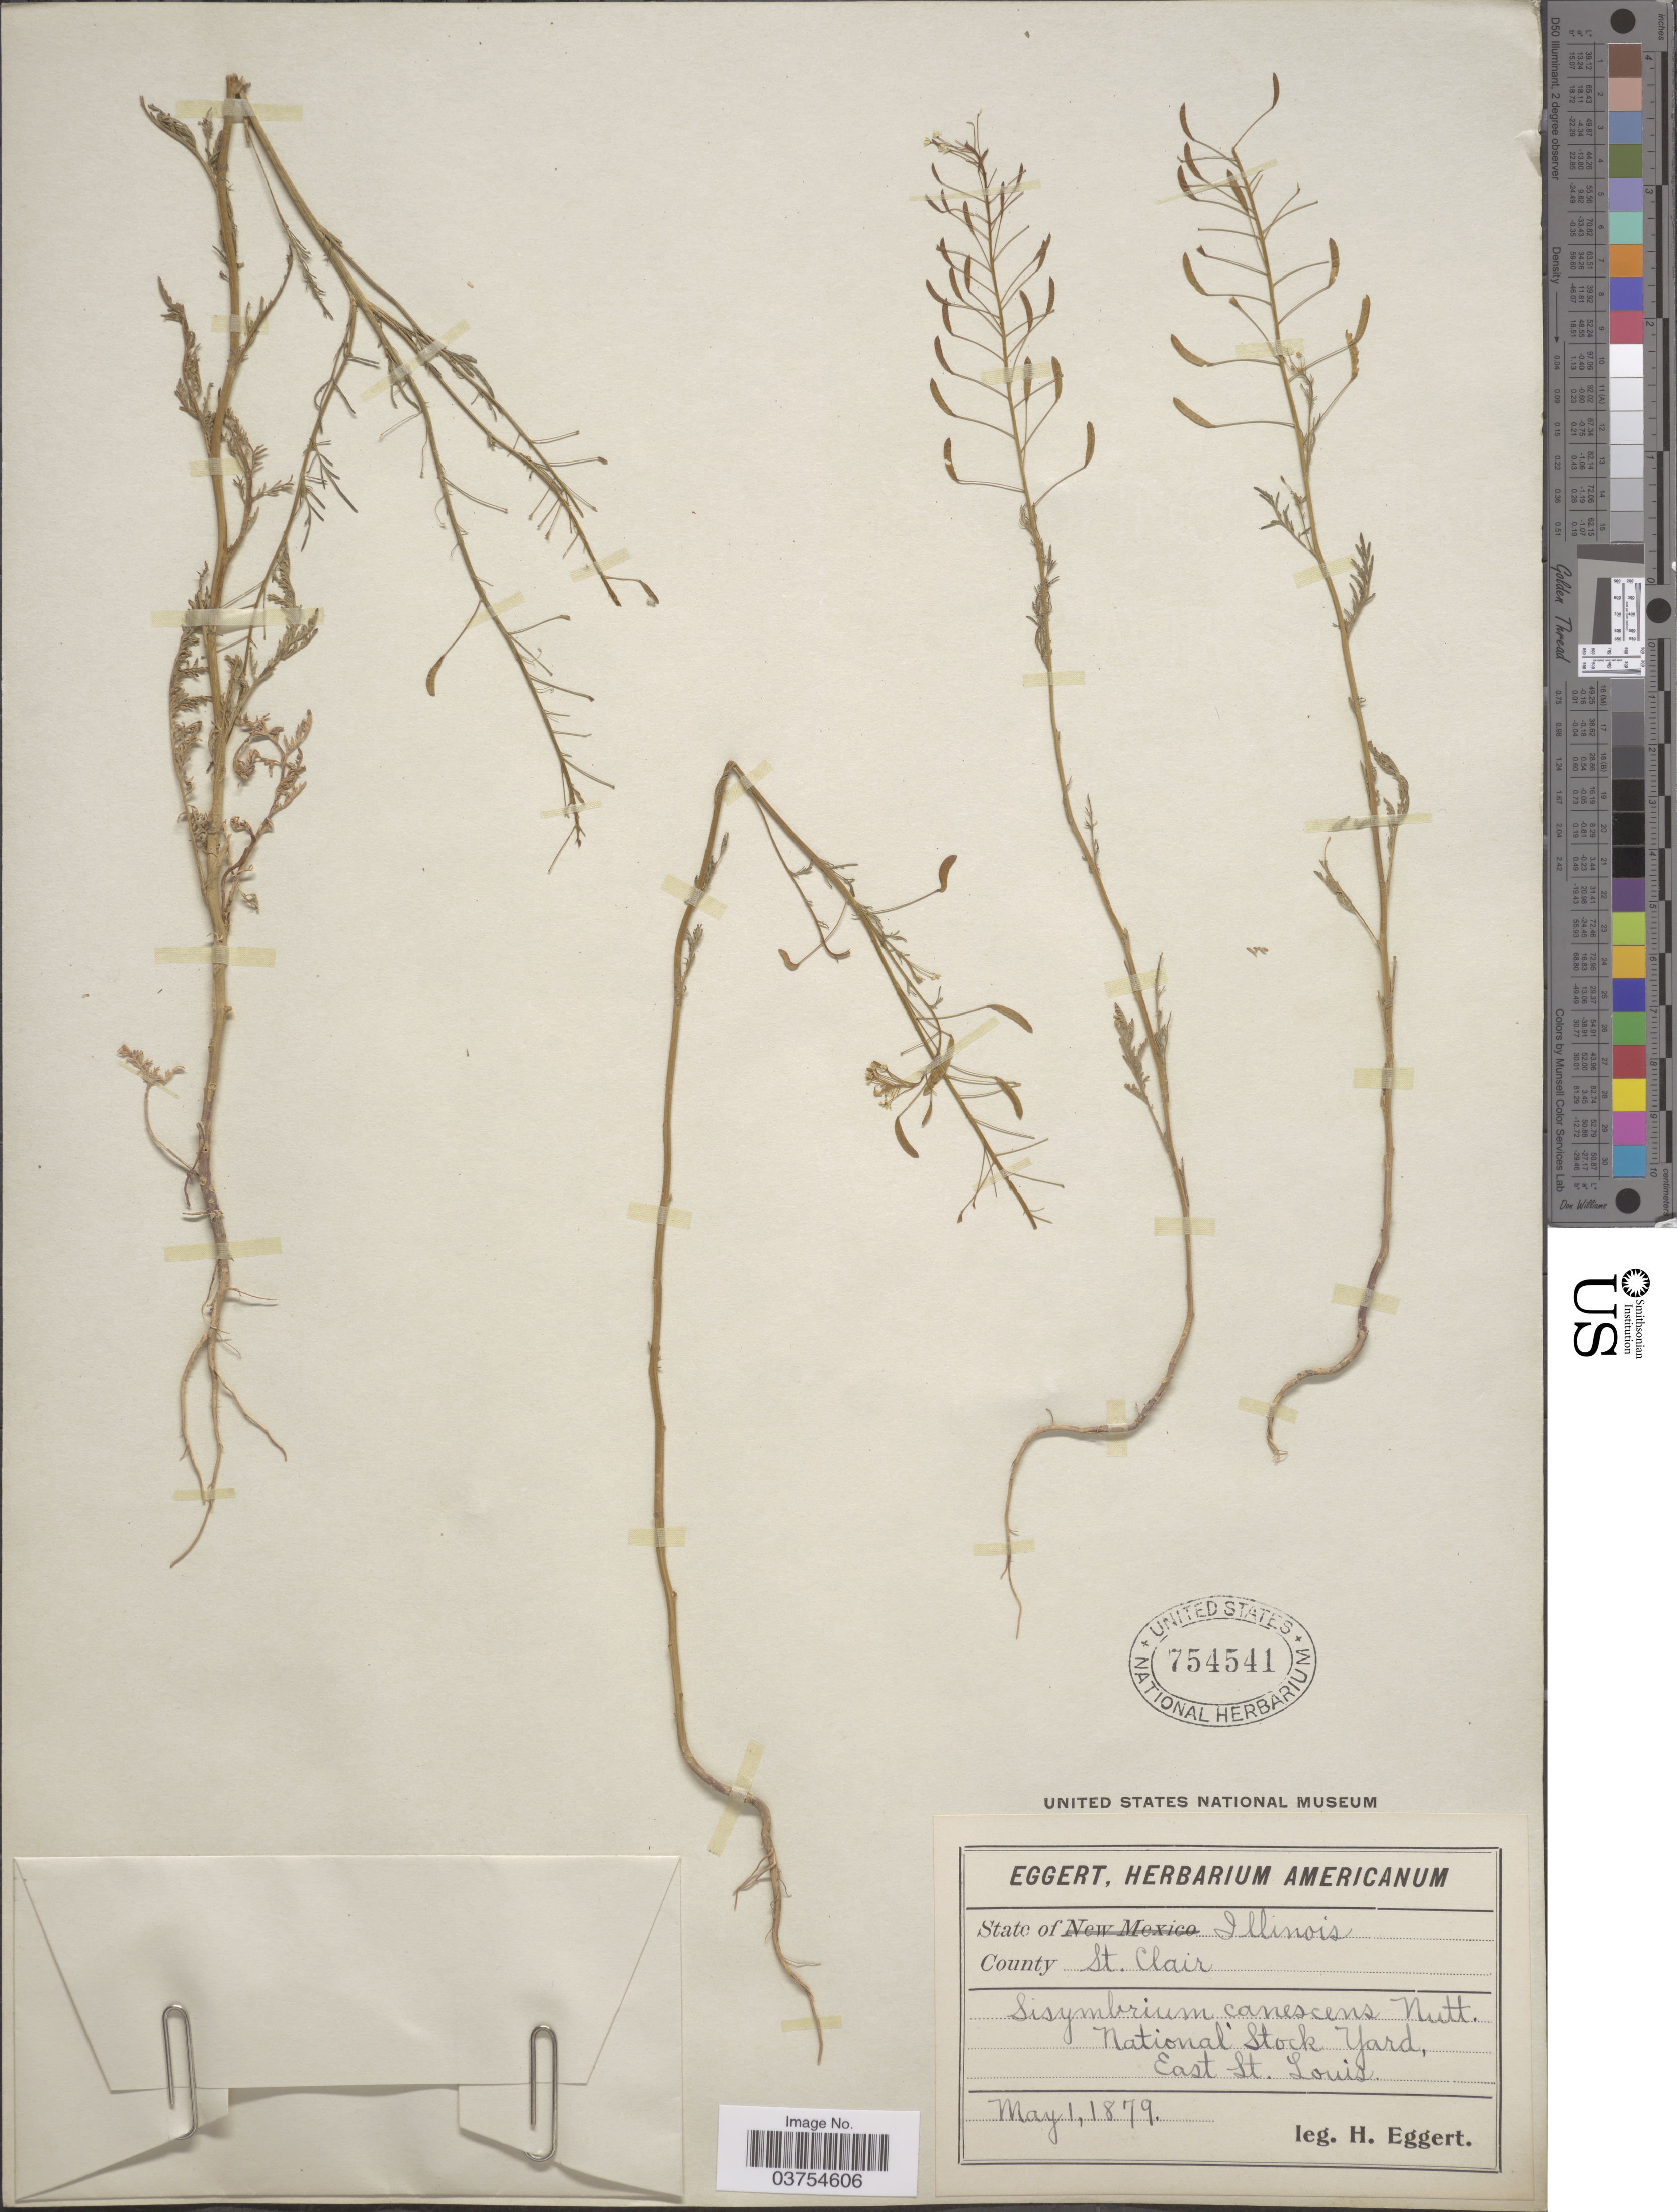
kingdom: Plantae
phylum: Tracheophyta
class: Magnoliopsida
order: Brassicales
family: Brassicaceae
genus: Descurainia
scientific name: Descurainia pinnata var. brachycarpa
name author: (Richardson) Fernald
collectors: H. Eggert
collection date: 1879-05-01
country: United States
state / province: Illinois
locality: St. Clair County. National Stock Yard, East St. Louis.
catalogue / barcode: US 754541